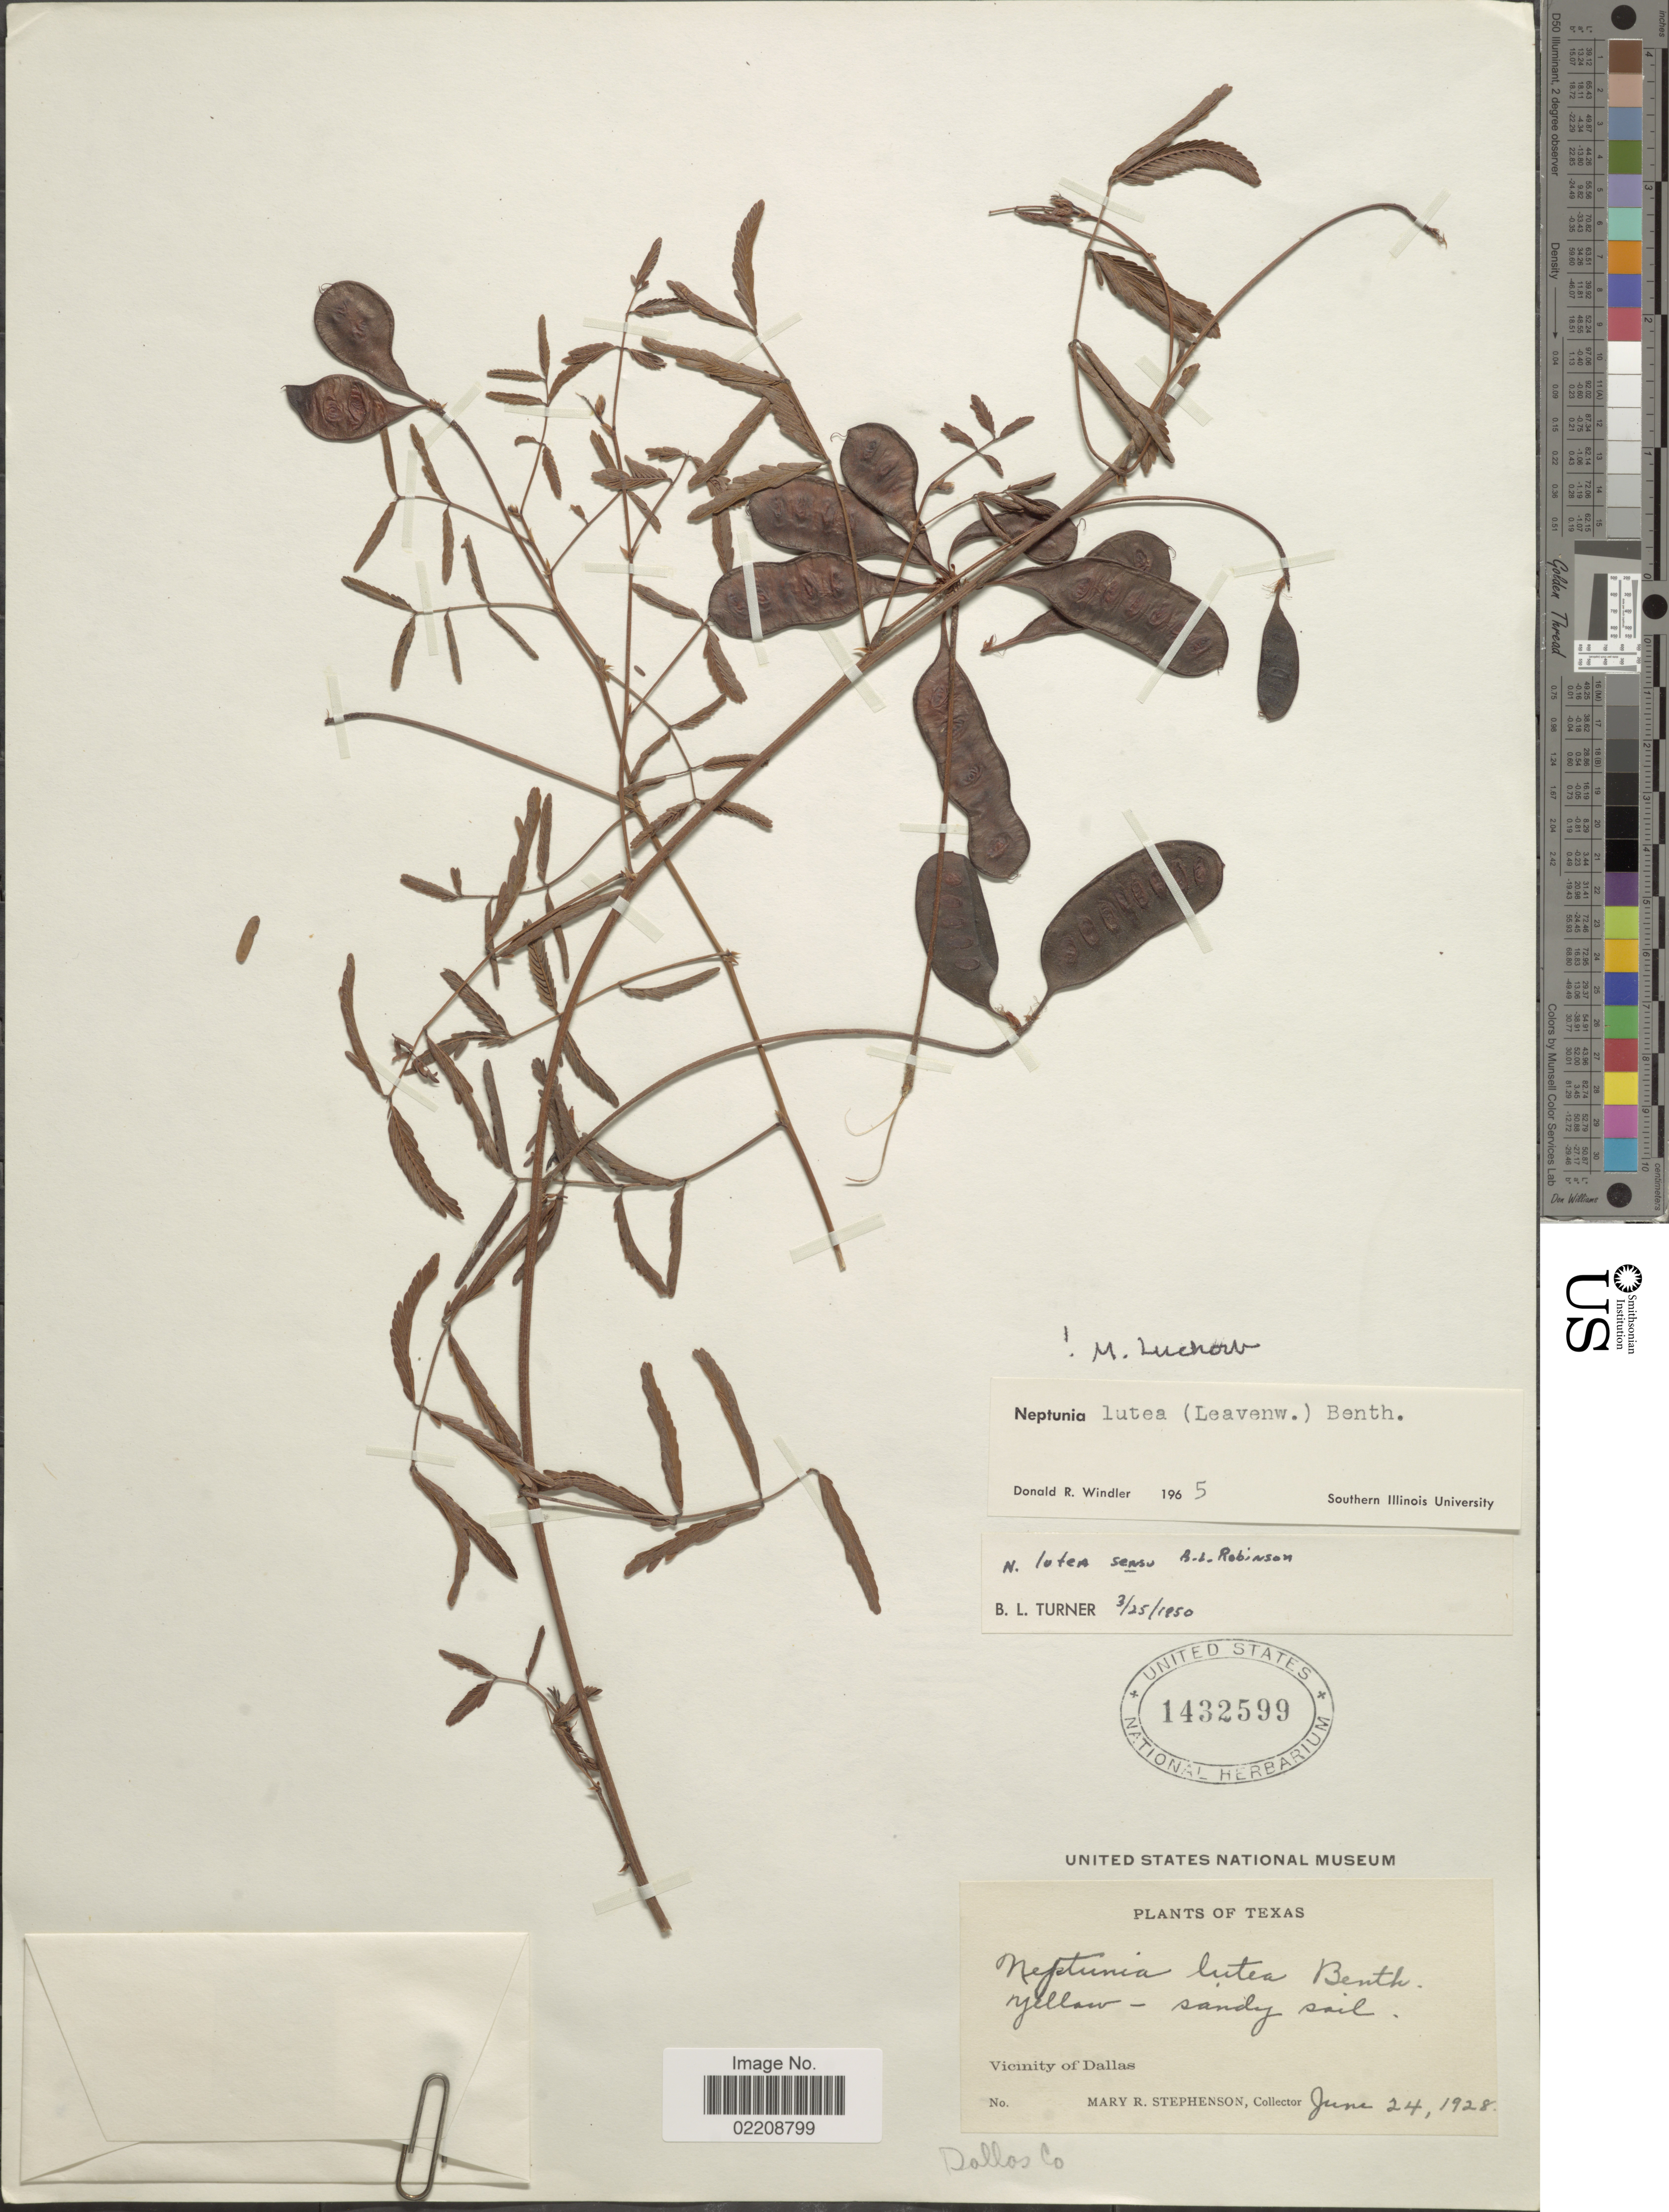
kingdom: Plantae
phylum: Tracheophyta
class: Magnoliopsida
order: Fabales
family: Fabaceae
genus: Neptunia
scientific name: Neptunia lutea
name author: (Leavenw.) Benth.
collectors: M. Stephenson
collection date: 1928-06-24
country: United States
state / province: Texas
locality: Vicinity of Dallas, Dallas Co.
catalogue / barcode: US 1432599